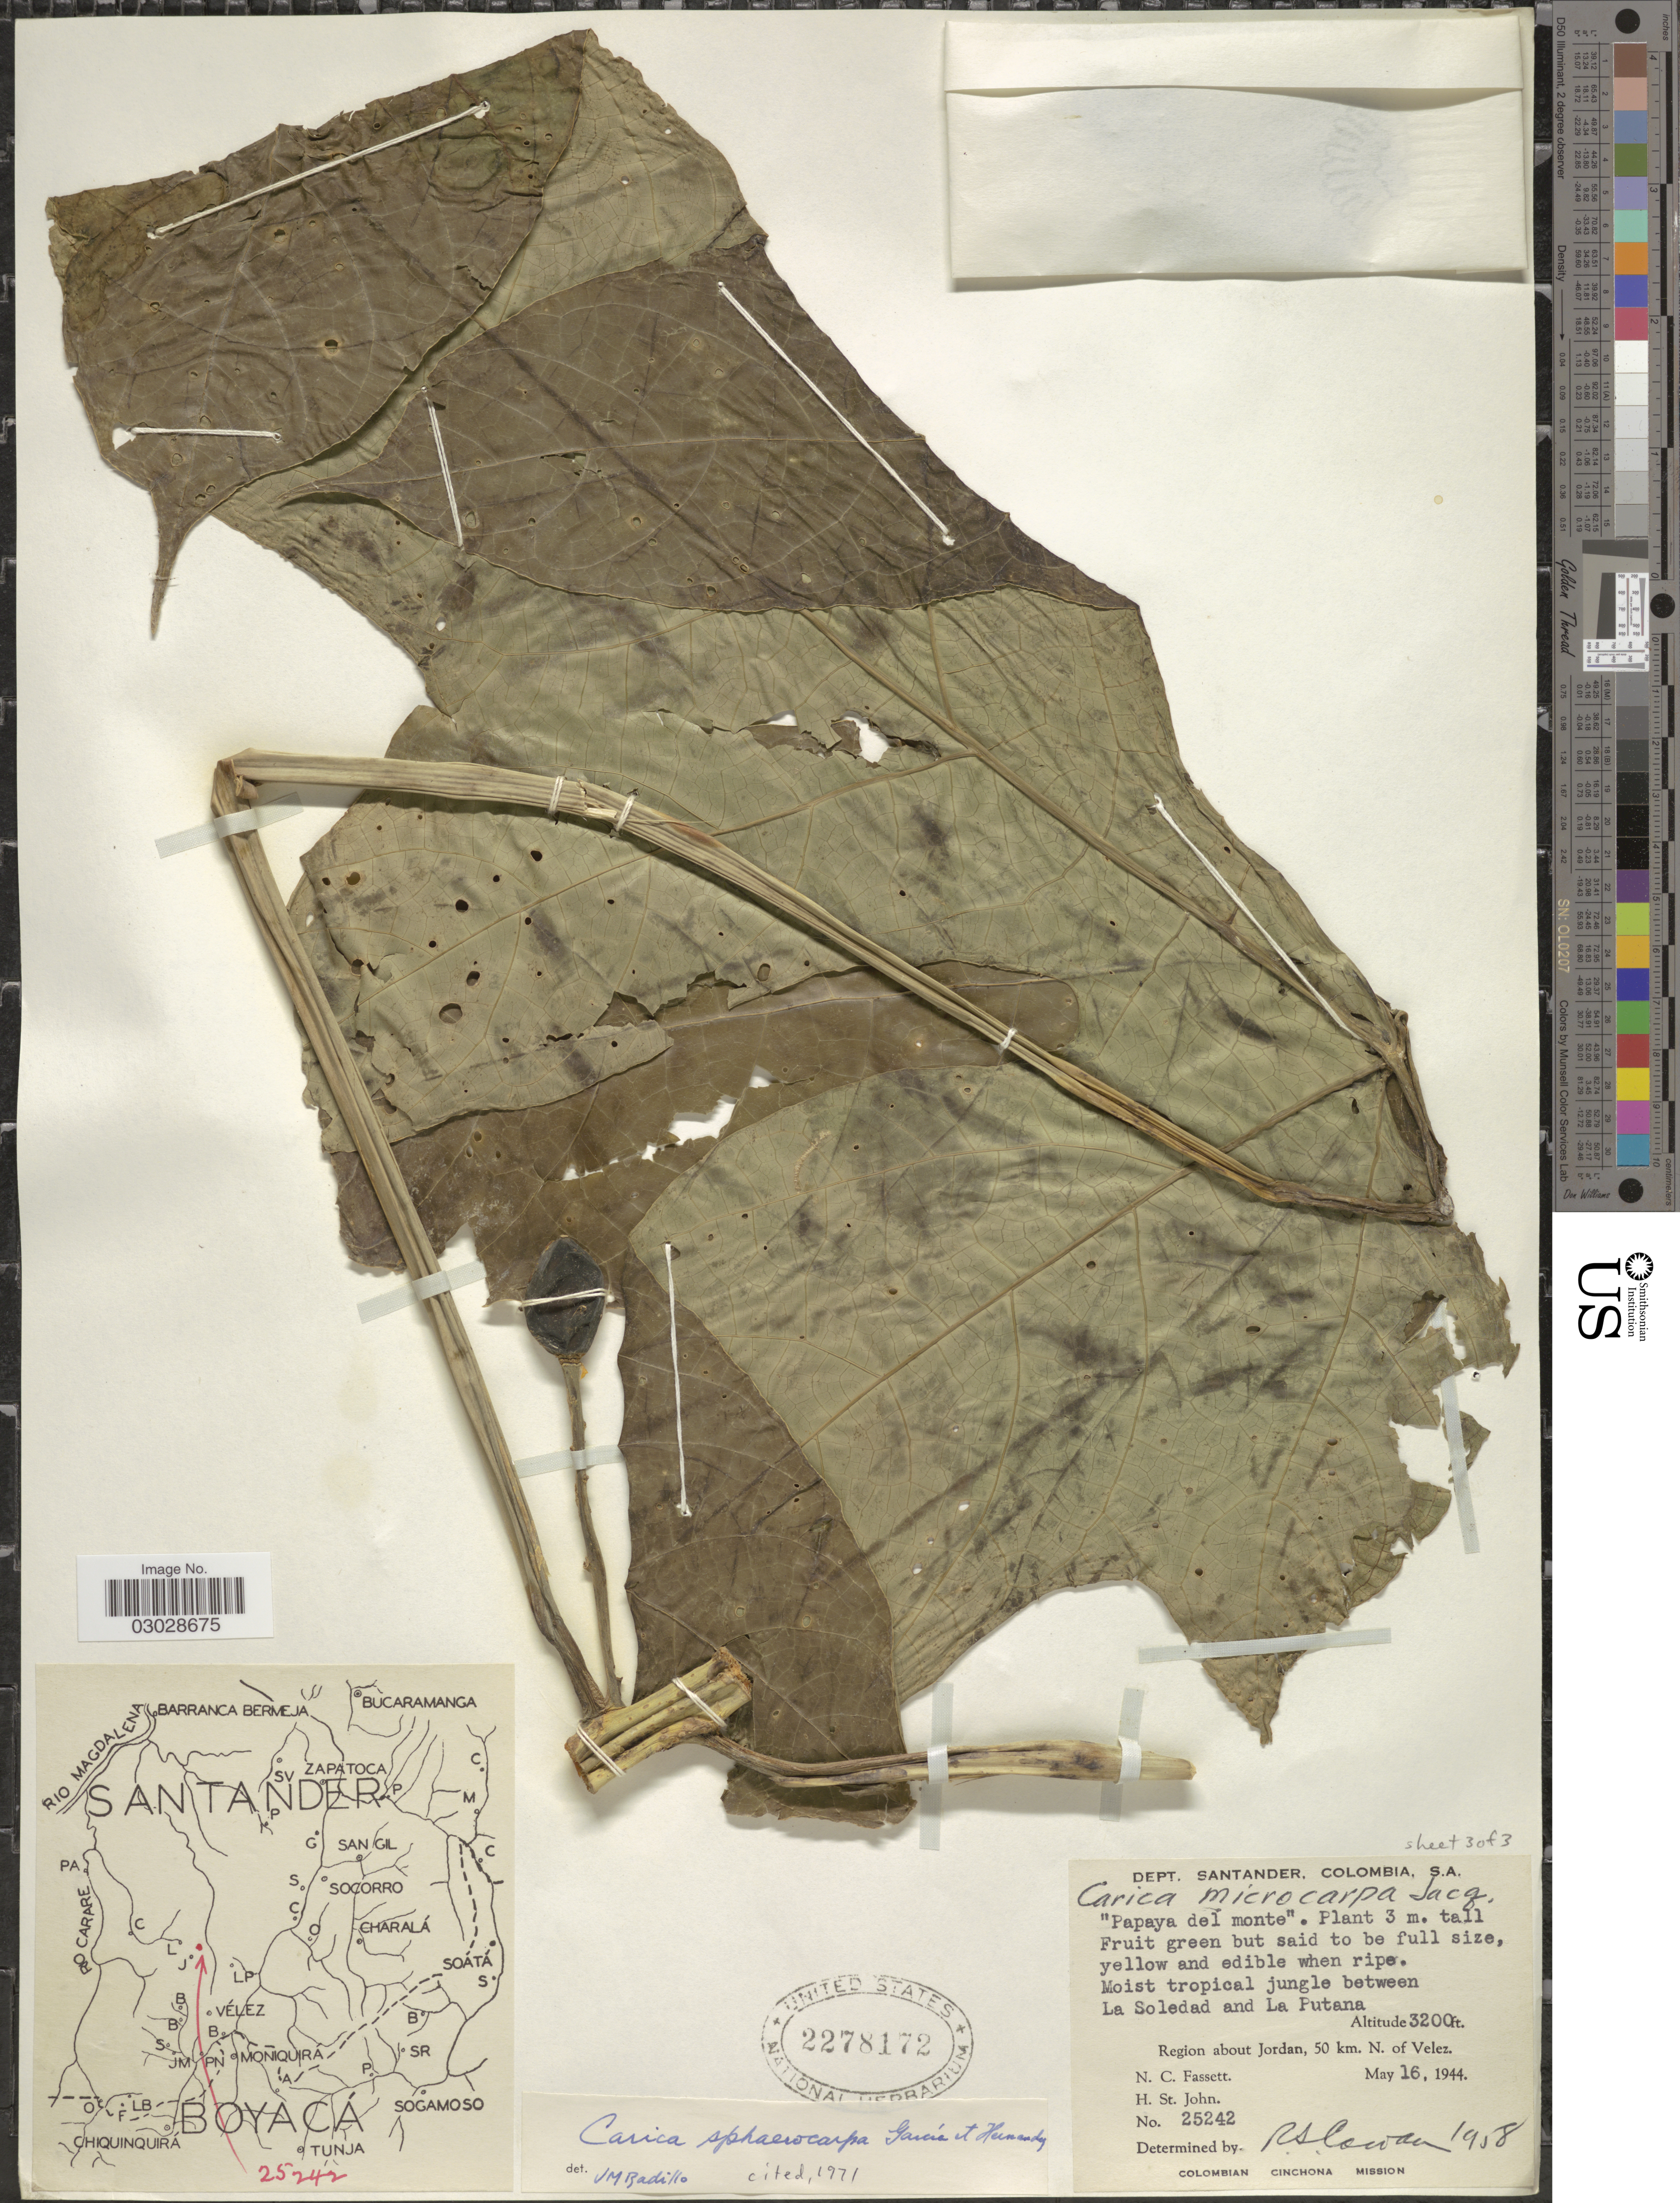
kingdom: Plantae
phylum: Tracheophyta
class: Magnoliopsida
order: Brassicales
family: Caricaceae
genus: Vasconcellea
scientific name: Vasconcellea sphaerocarpa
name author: (García-Barr. & Hern. Cam.) V.M. Badillo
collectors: N. C. Fassett & H. St. John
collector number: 25242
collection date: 1944-05-16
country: Colombia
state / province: Santander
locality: Dept. Santander, Moist tropical jungle between La Soledad and La Putana, Region about Jordan, 50 km. N. of Velez.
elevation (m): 975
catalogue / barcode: US 2278172